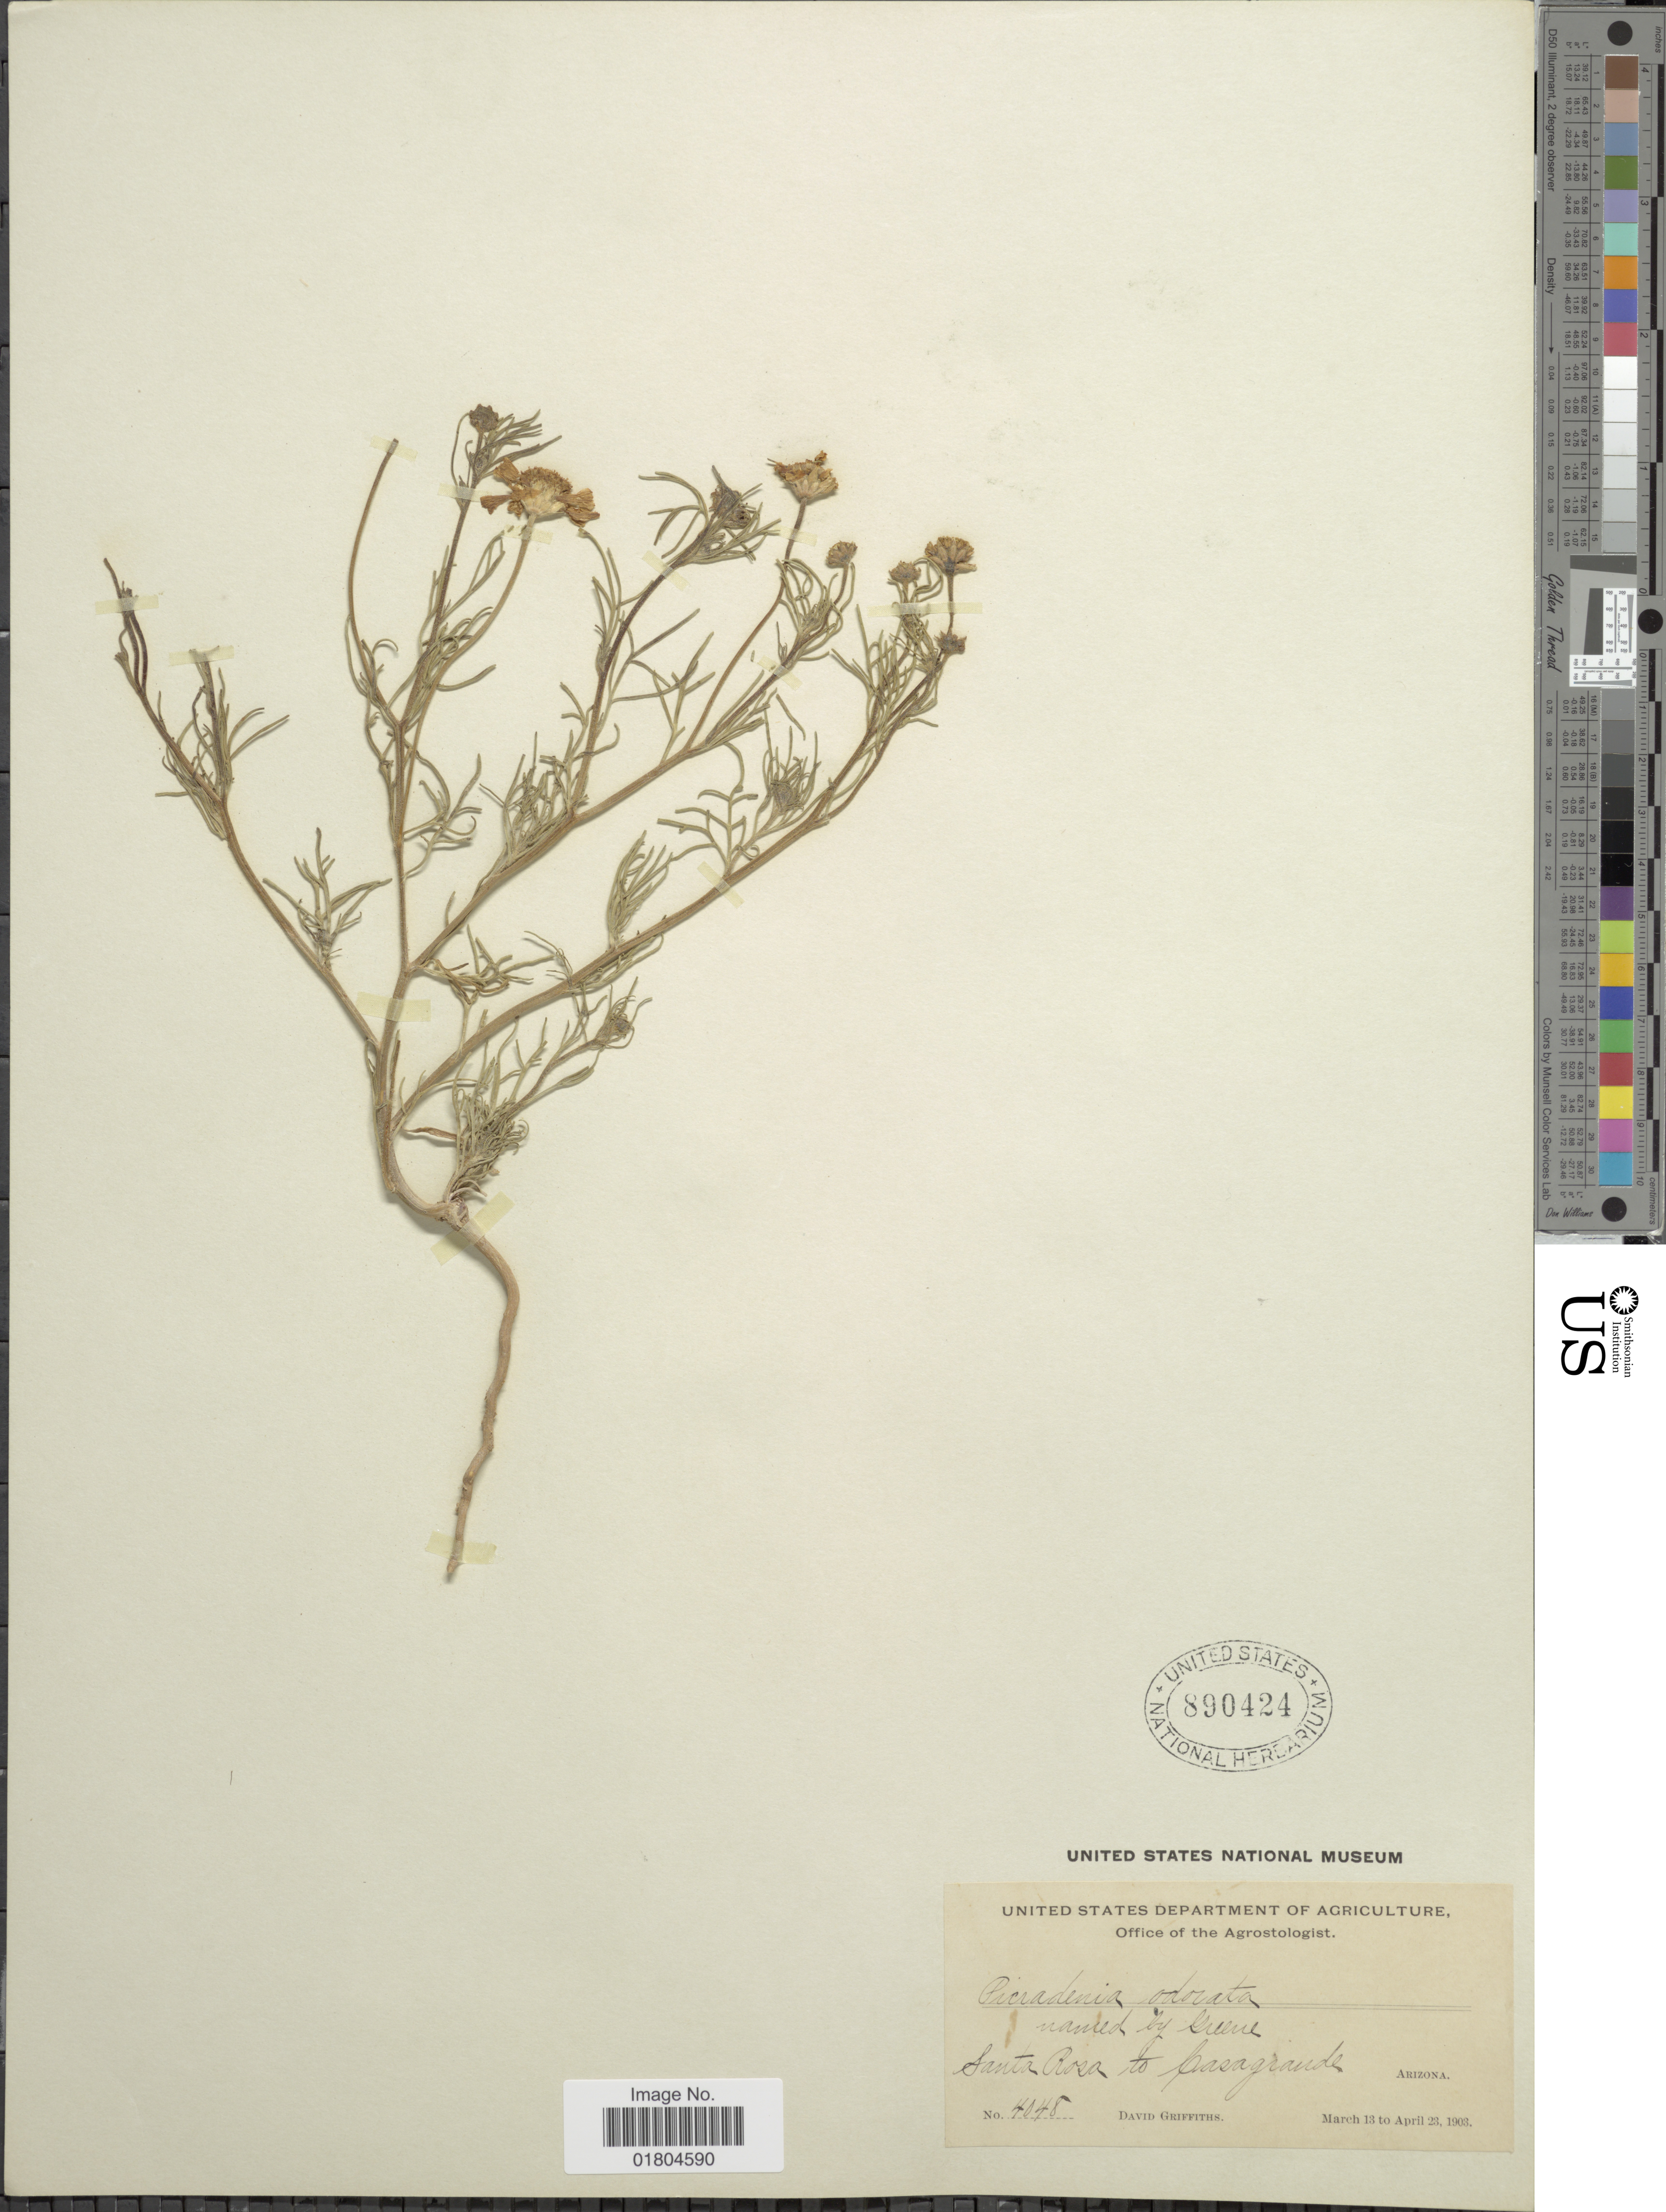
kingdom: Plantae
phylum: Tracheophyta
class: Magnoliopsida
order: Asterales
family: Asteraceae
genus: Hymenoxys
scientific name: Hymenoxys odorata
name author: DC.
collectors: D. Griffiths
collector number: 4048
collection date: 1903-03-13/1903-04-23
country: United States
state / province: Arizona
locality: Santa Rosa to Casagrande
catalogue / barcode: US 890424